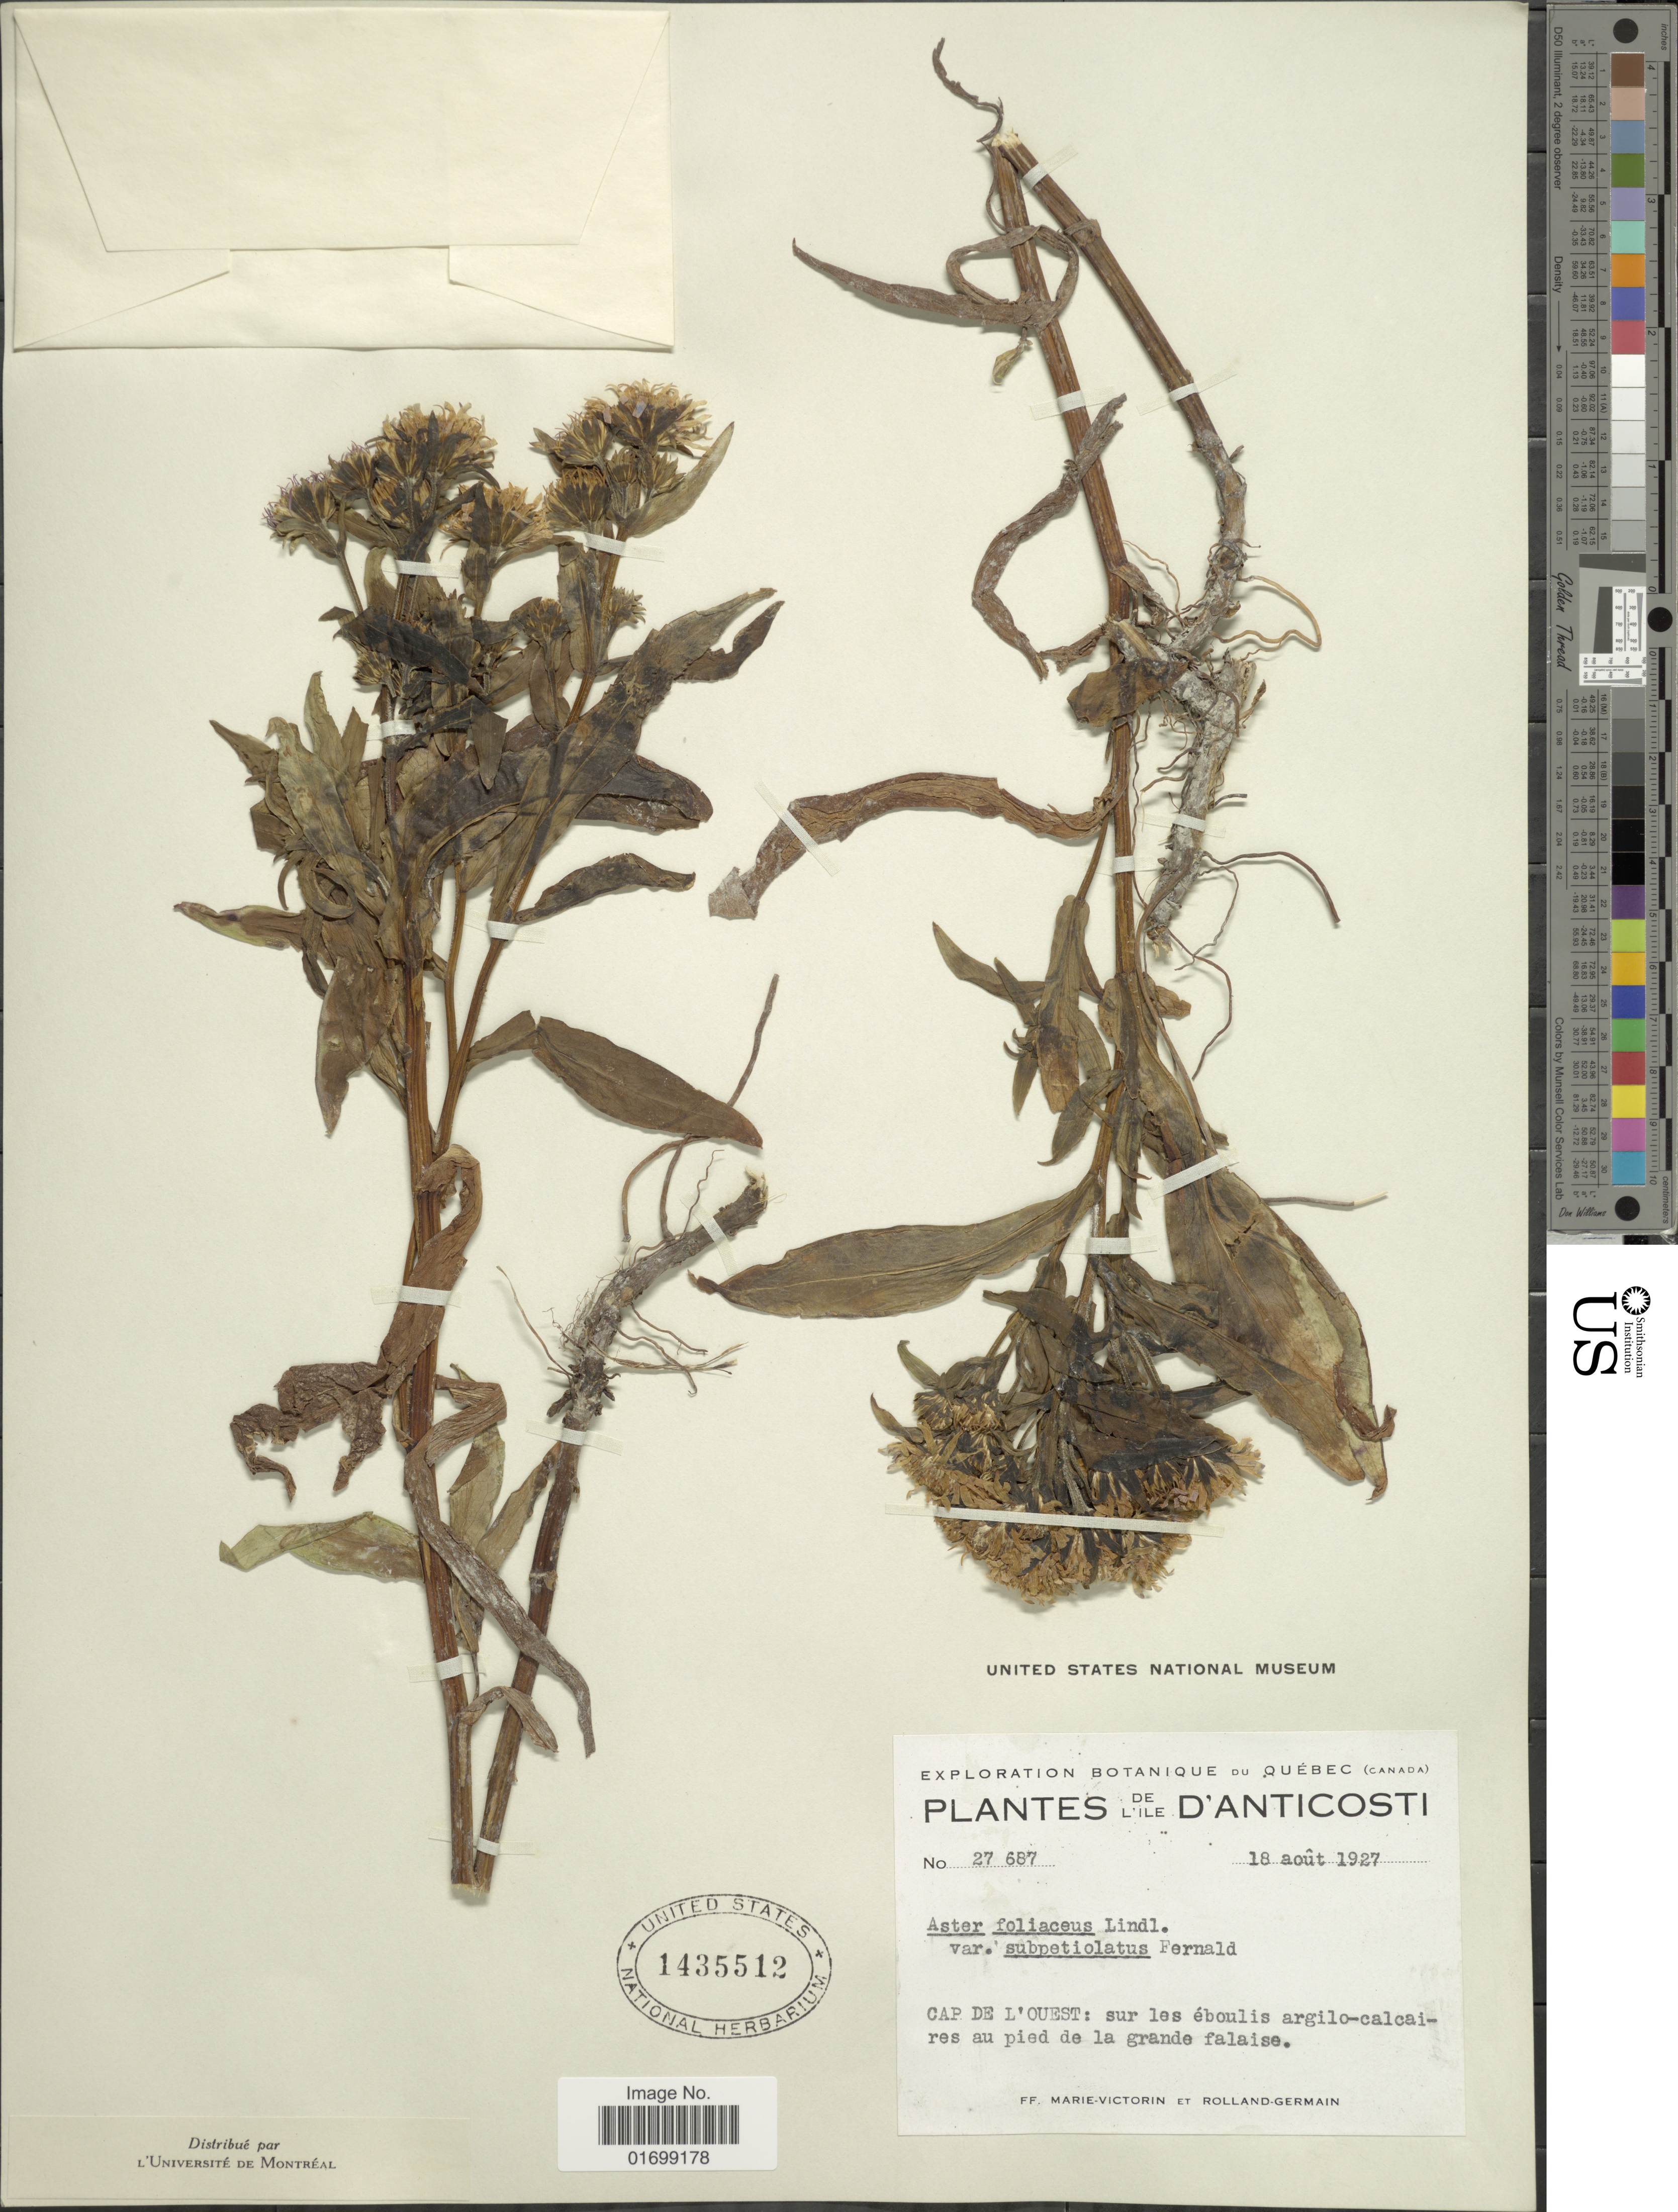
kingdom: Plantae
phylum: Tracheophyta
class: Magnoliopsida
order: Asterales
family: Asteraceae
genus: Symphyotrichum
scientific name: Symphyotrichum foliaceum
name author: (Lindl. ex DC.) G.L. Nesom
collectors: Fr. Marie-Victorin & Rolland-Germain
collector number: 27687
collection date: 1927-08-18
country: Canada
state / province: Quebec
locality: L'ile D'Anticosti, Cap de L'Ouest: sur les éboulis argilo-calcaires au pied de la grande falaise.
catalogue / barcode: US 1435512